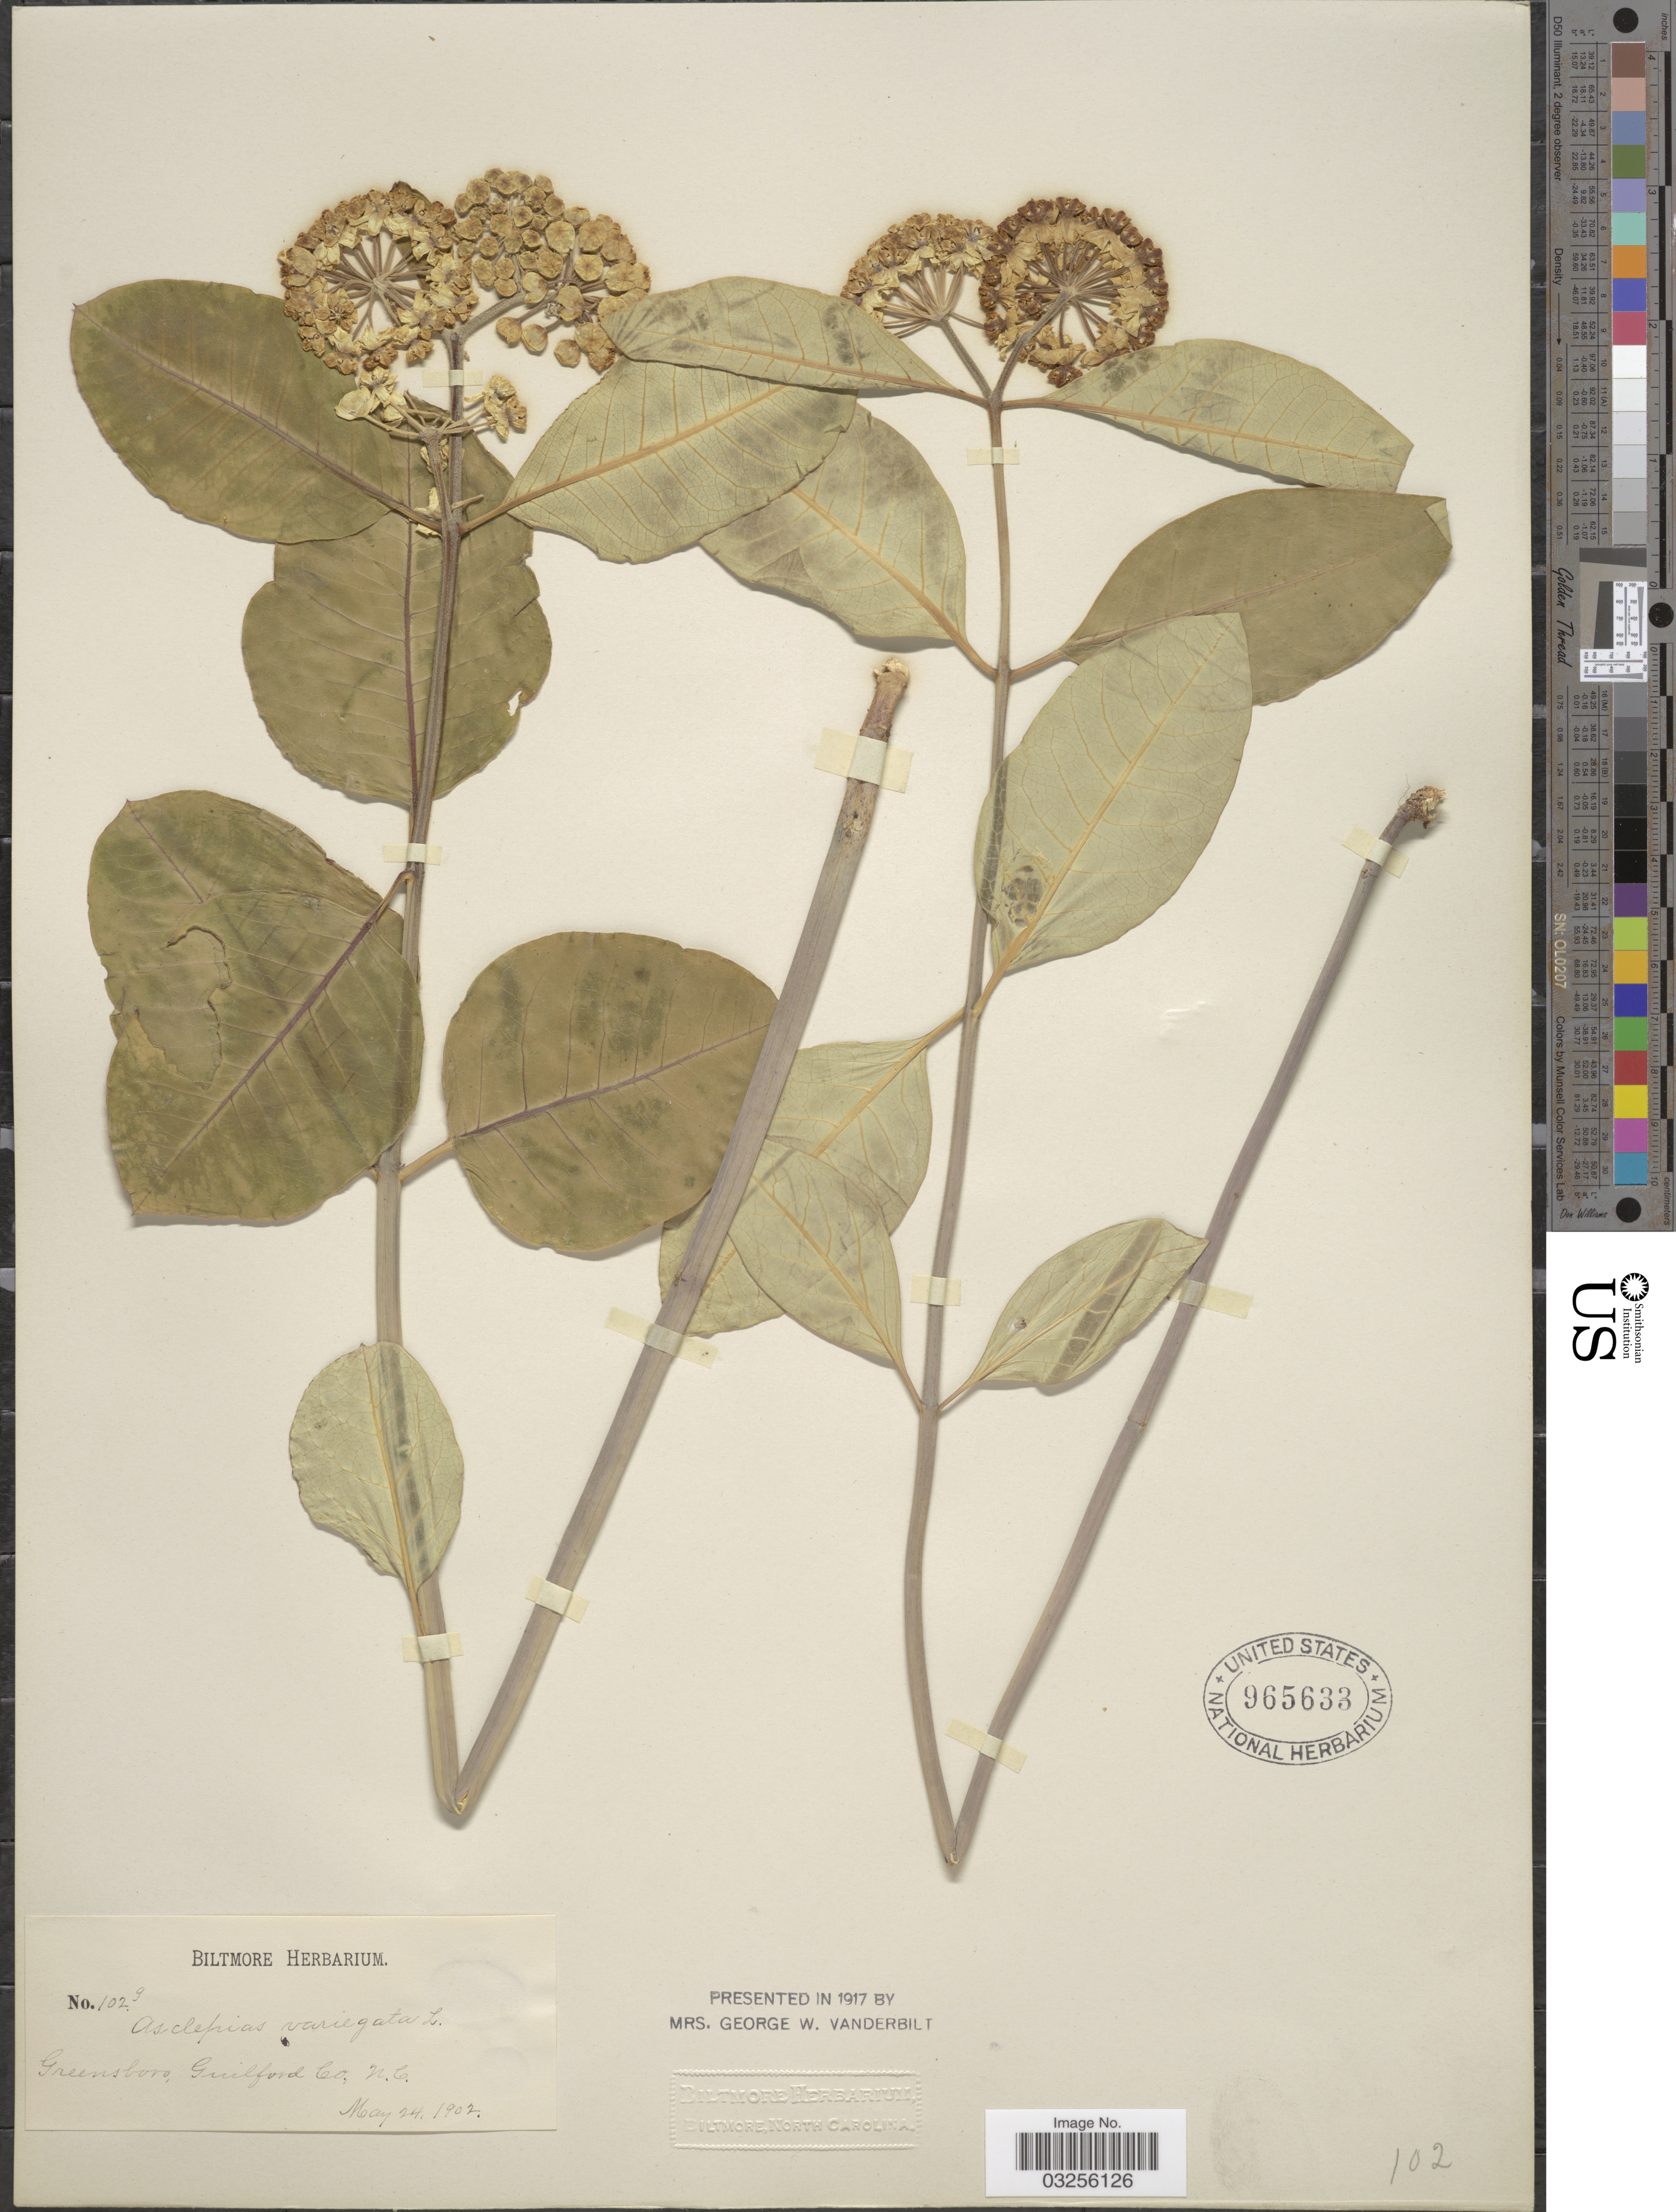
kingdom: Plantae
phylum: Tracheophyta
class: Magnoliopsida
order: Gentianales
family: Apocynaceae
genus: Asclepias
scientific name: Asclepias variegata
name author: L.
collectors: ex herb. Biltmore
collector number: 102g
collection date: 1902-05-24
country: United States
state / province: North Carolina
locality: Greensboro, Guilford Co., N. C.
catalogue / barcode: US 965633